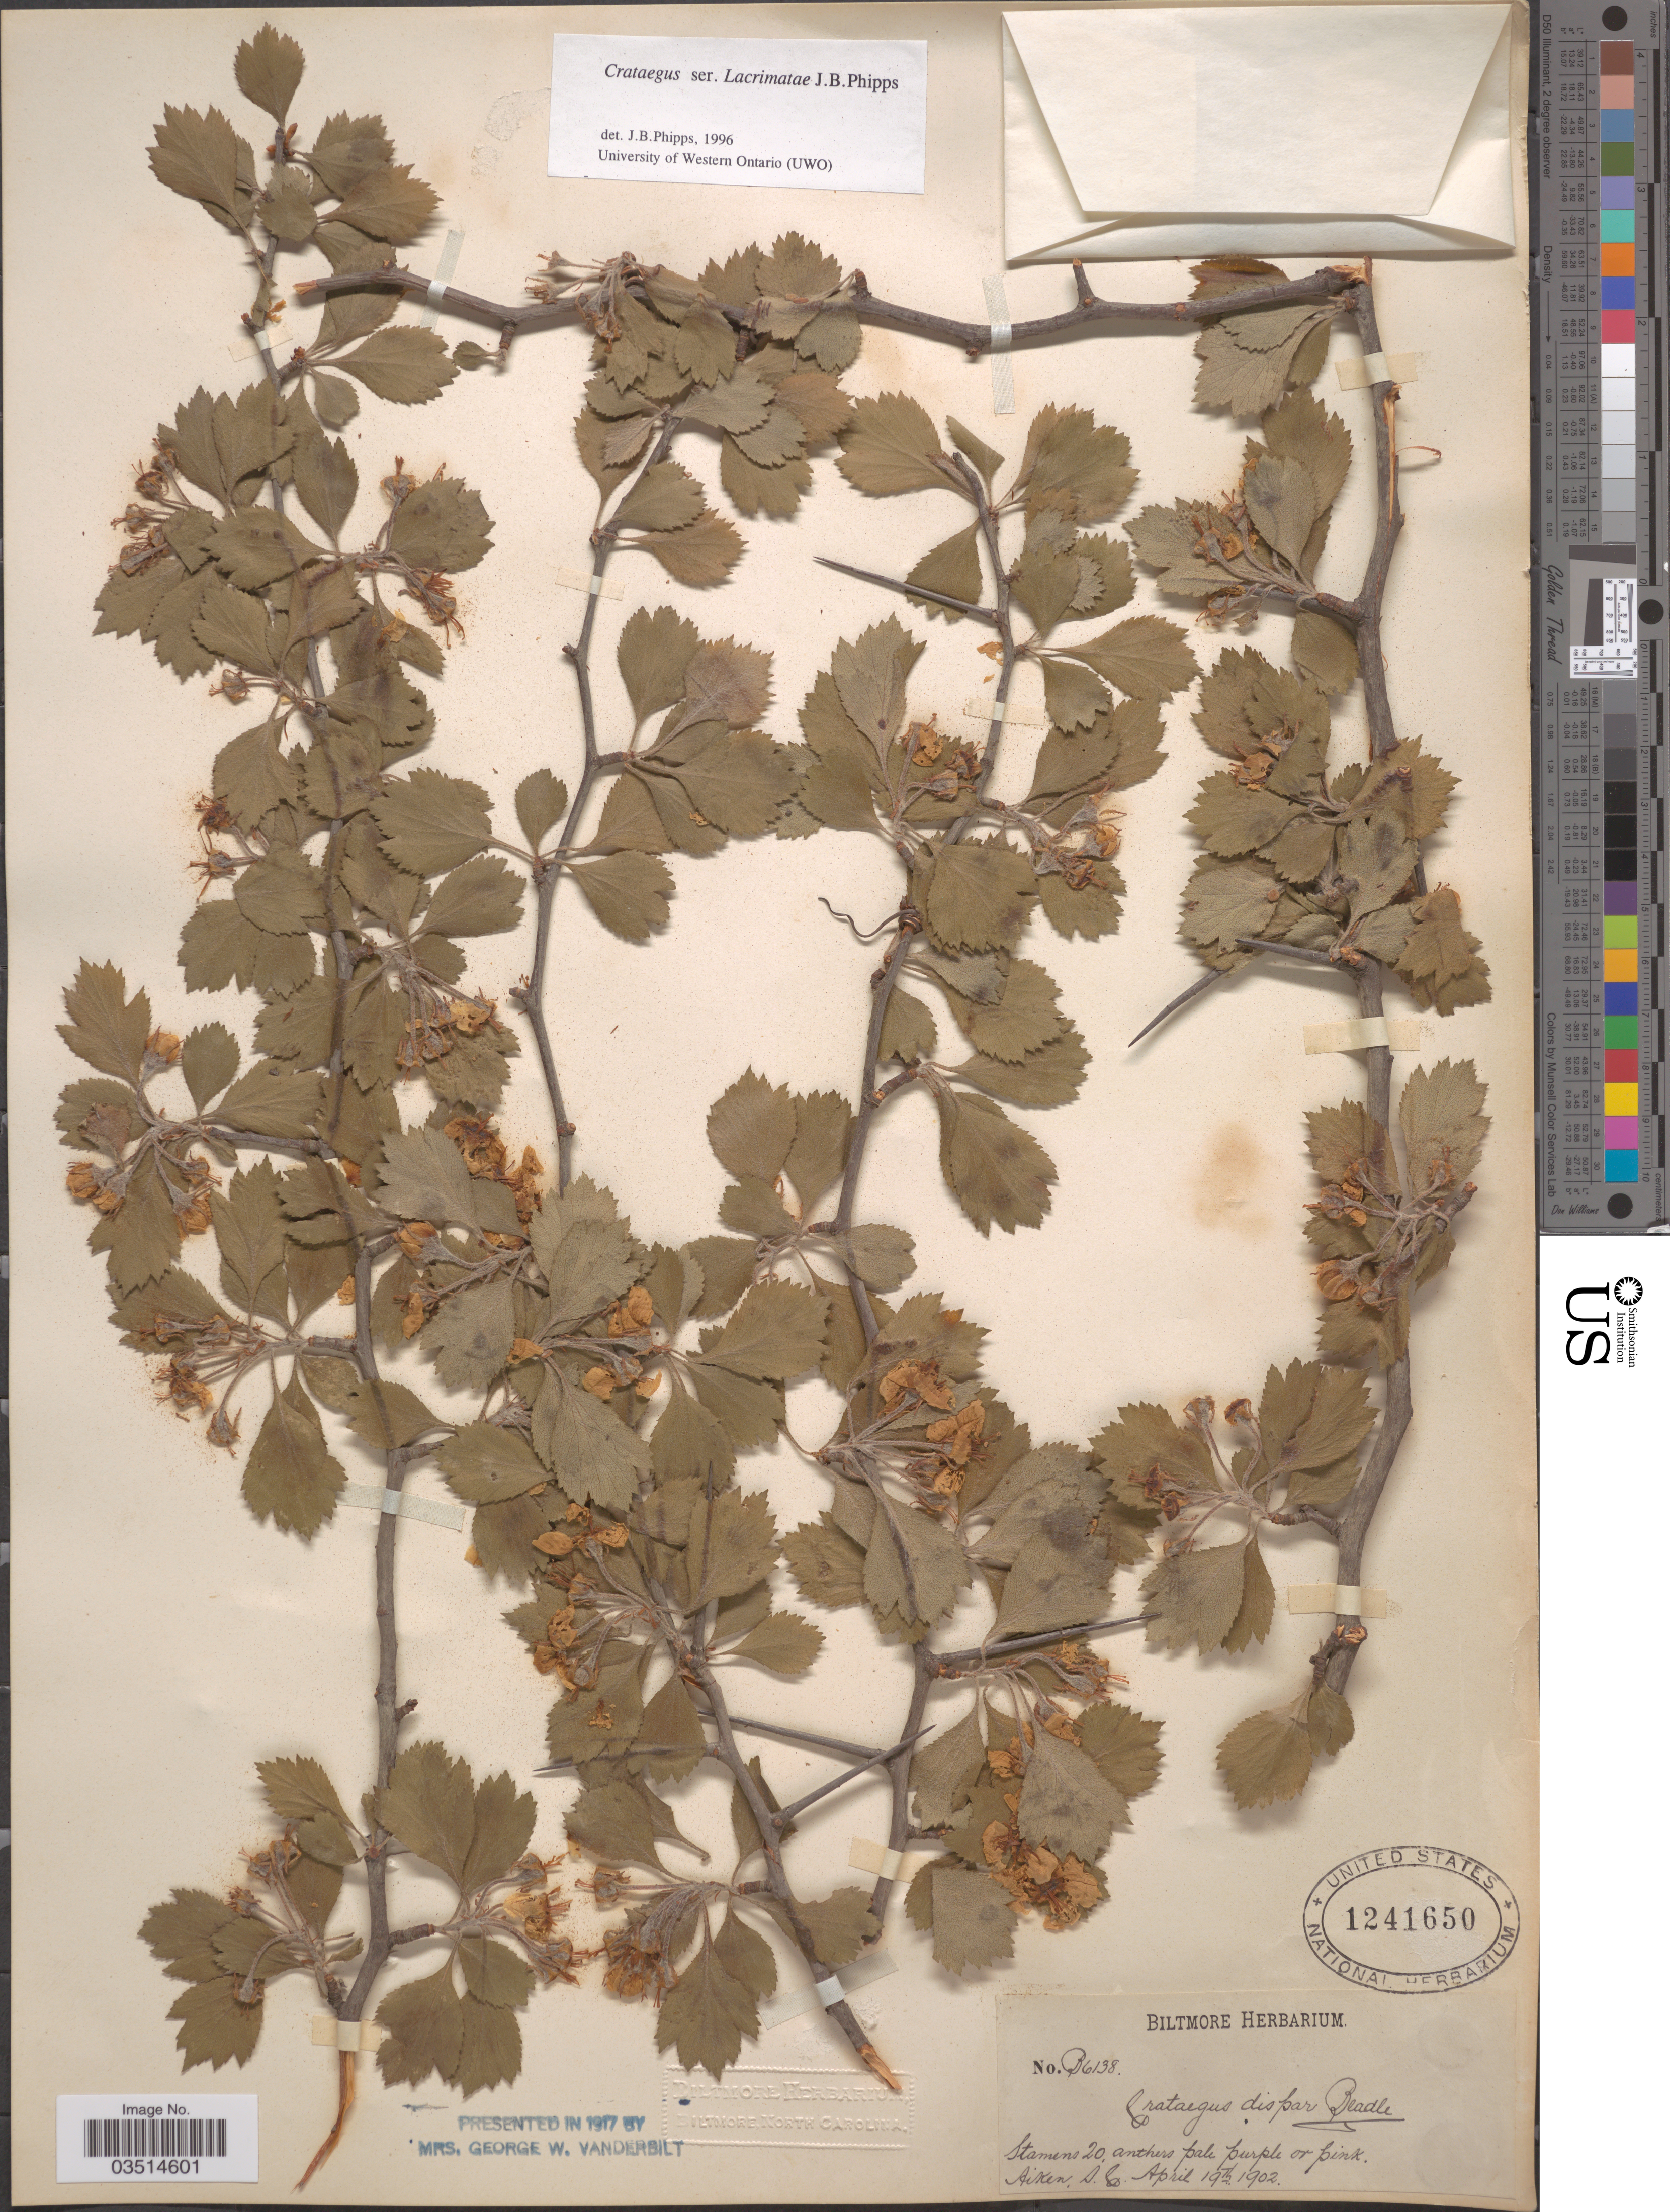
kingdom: Plantae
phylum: Tracheophyta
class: Magnoliopsida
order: Rosales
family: Rosaceae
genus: Crataegus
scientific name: Crataegus dispar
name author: Beadle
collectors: ex herb. Biltmore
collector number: B6138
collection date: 1902-04-19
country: United States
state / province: South Carolina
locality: Aiken.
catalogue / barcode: US 1241650